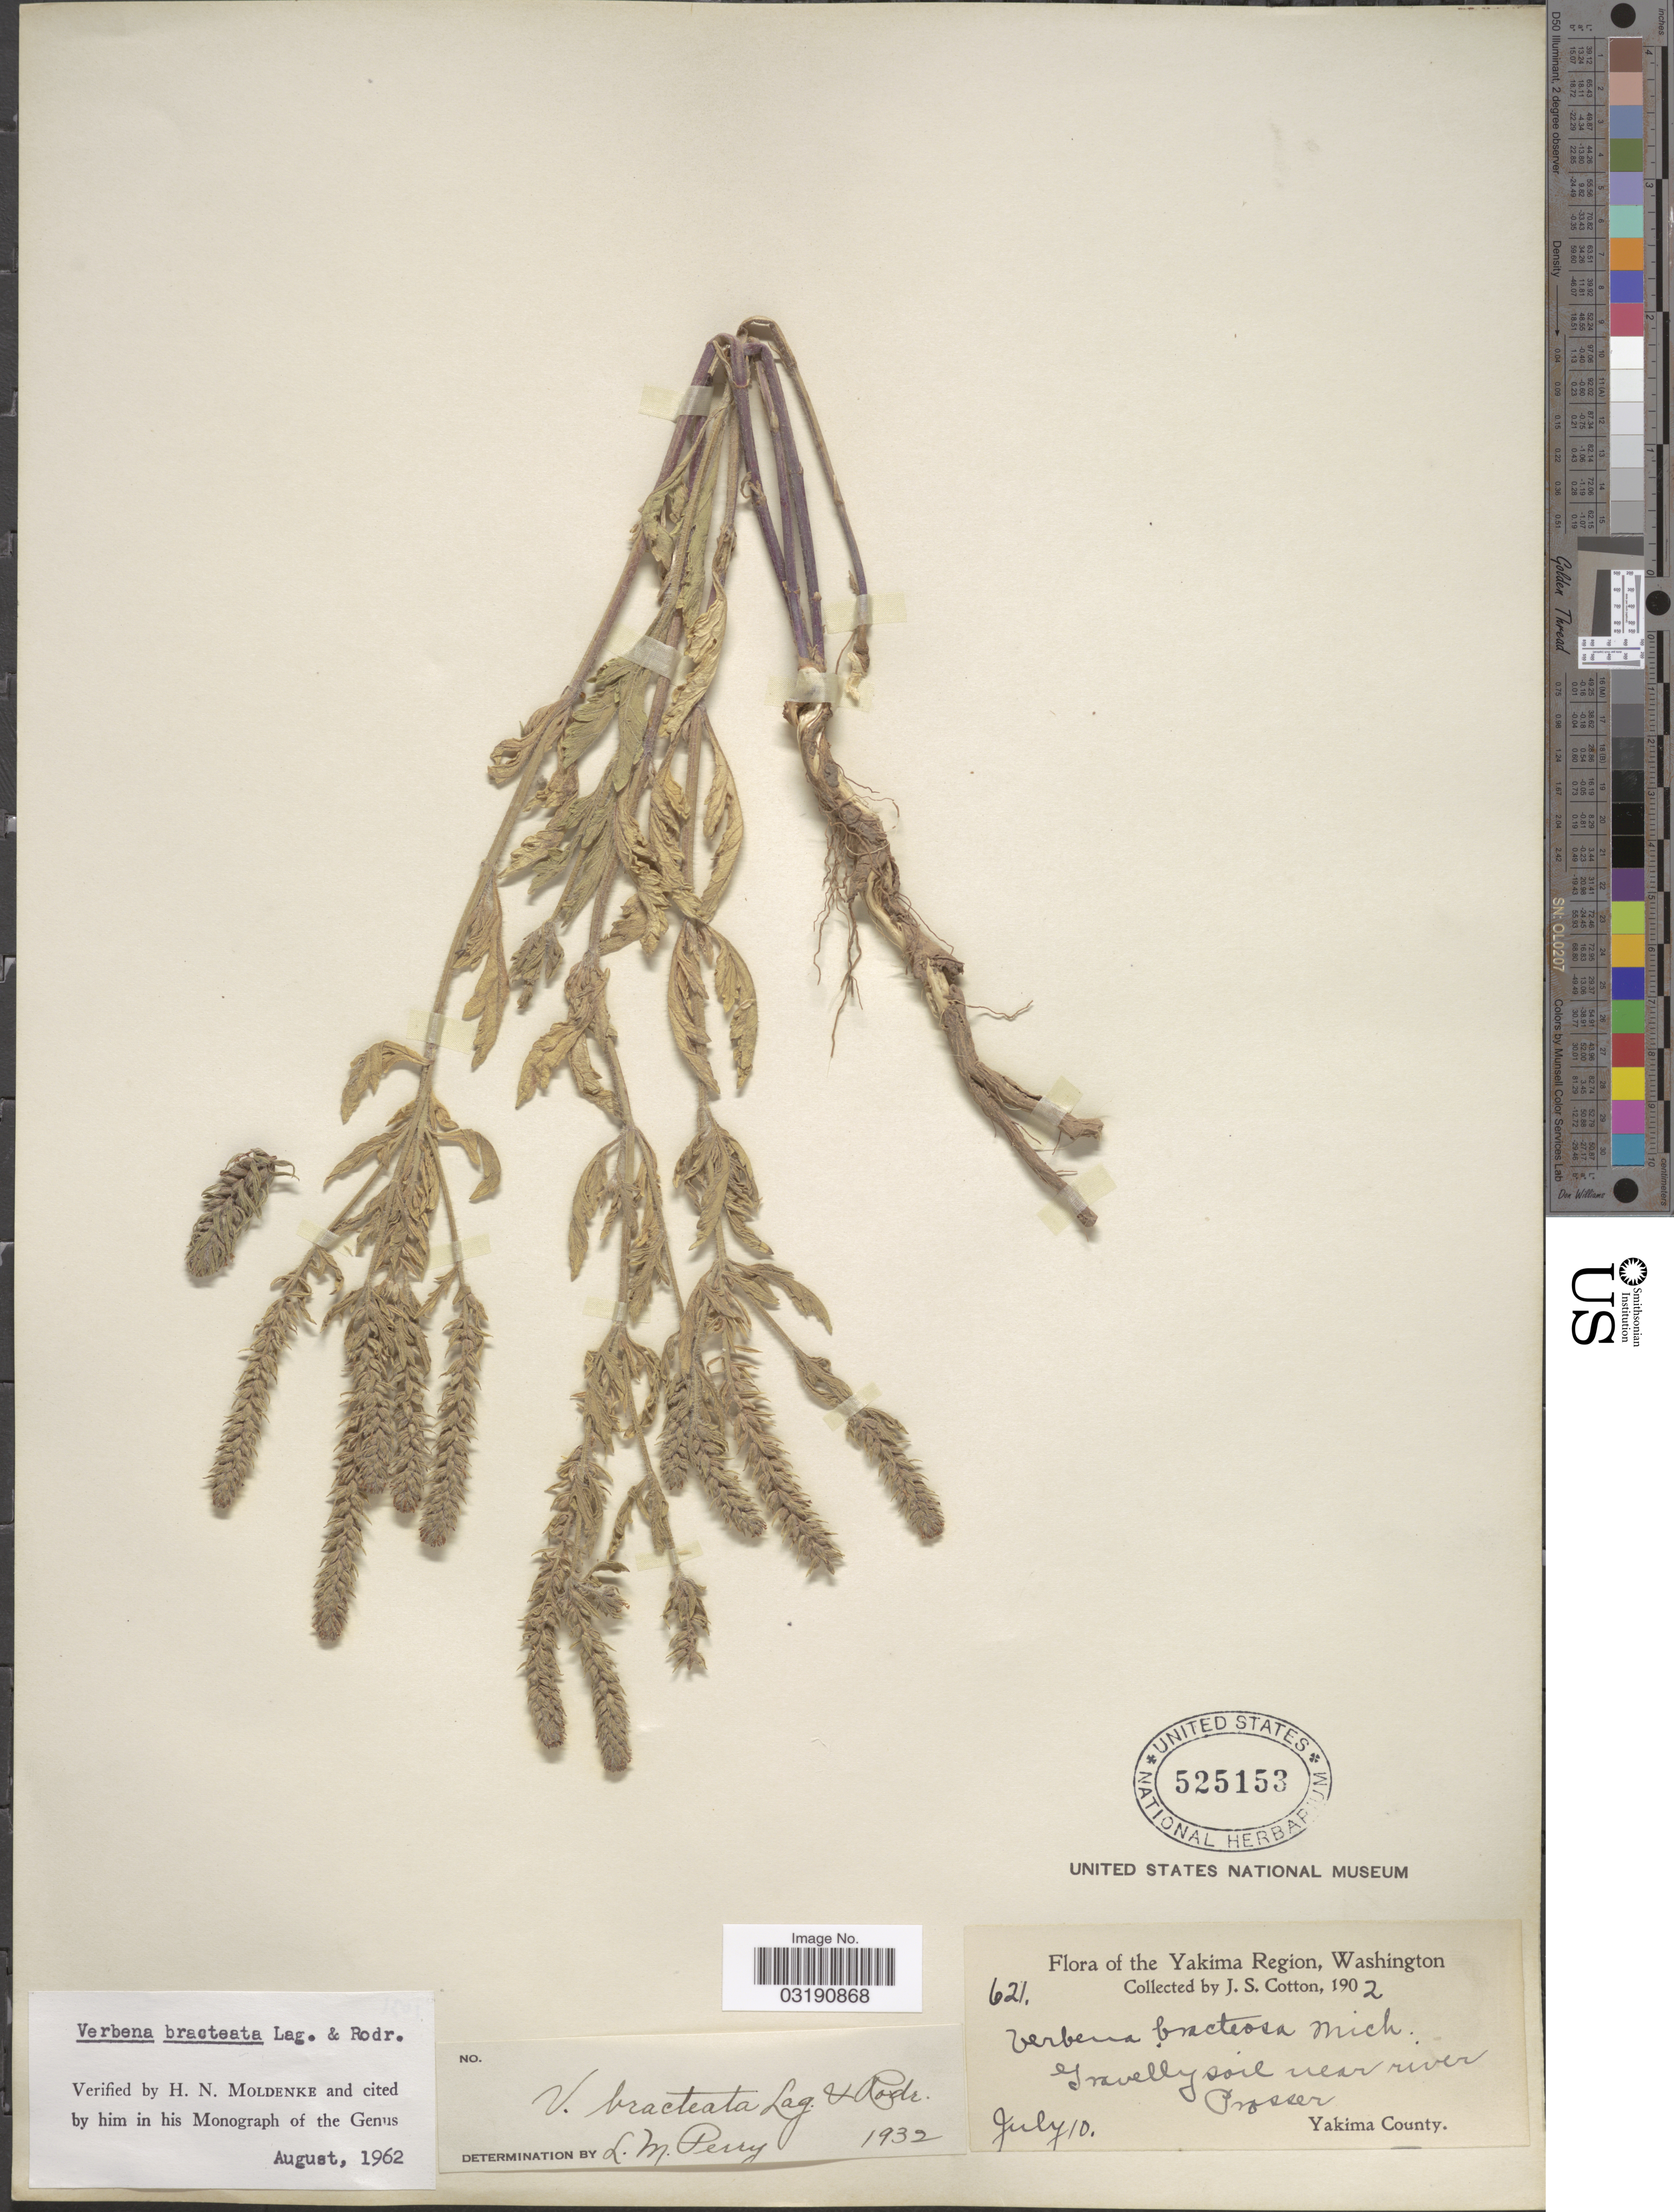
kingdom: Plantae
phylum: Tracheophyta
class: Magnoliopsida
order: Lamiales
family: Verbenaceae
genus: Verbena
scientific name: Verbena bracteata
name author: Cav. ex Lag. & Rodr.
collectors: J. S. Cotton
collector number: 621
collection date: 1902-07-10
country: United States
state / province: Washington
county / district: Yakima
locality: Yakima Region. Near river Prosser Yakima County.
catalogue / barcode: US 525153